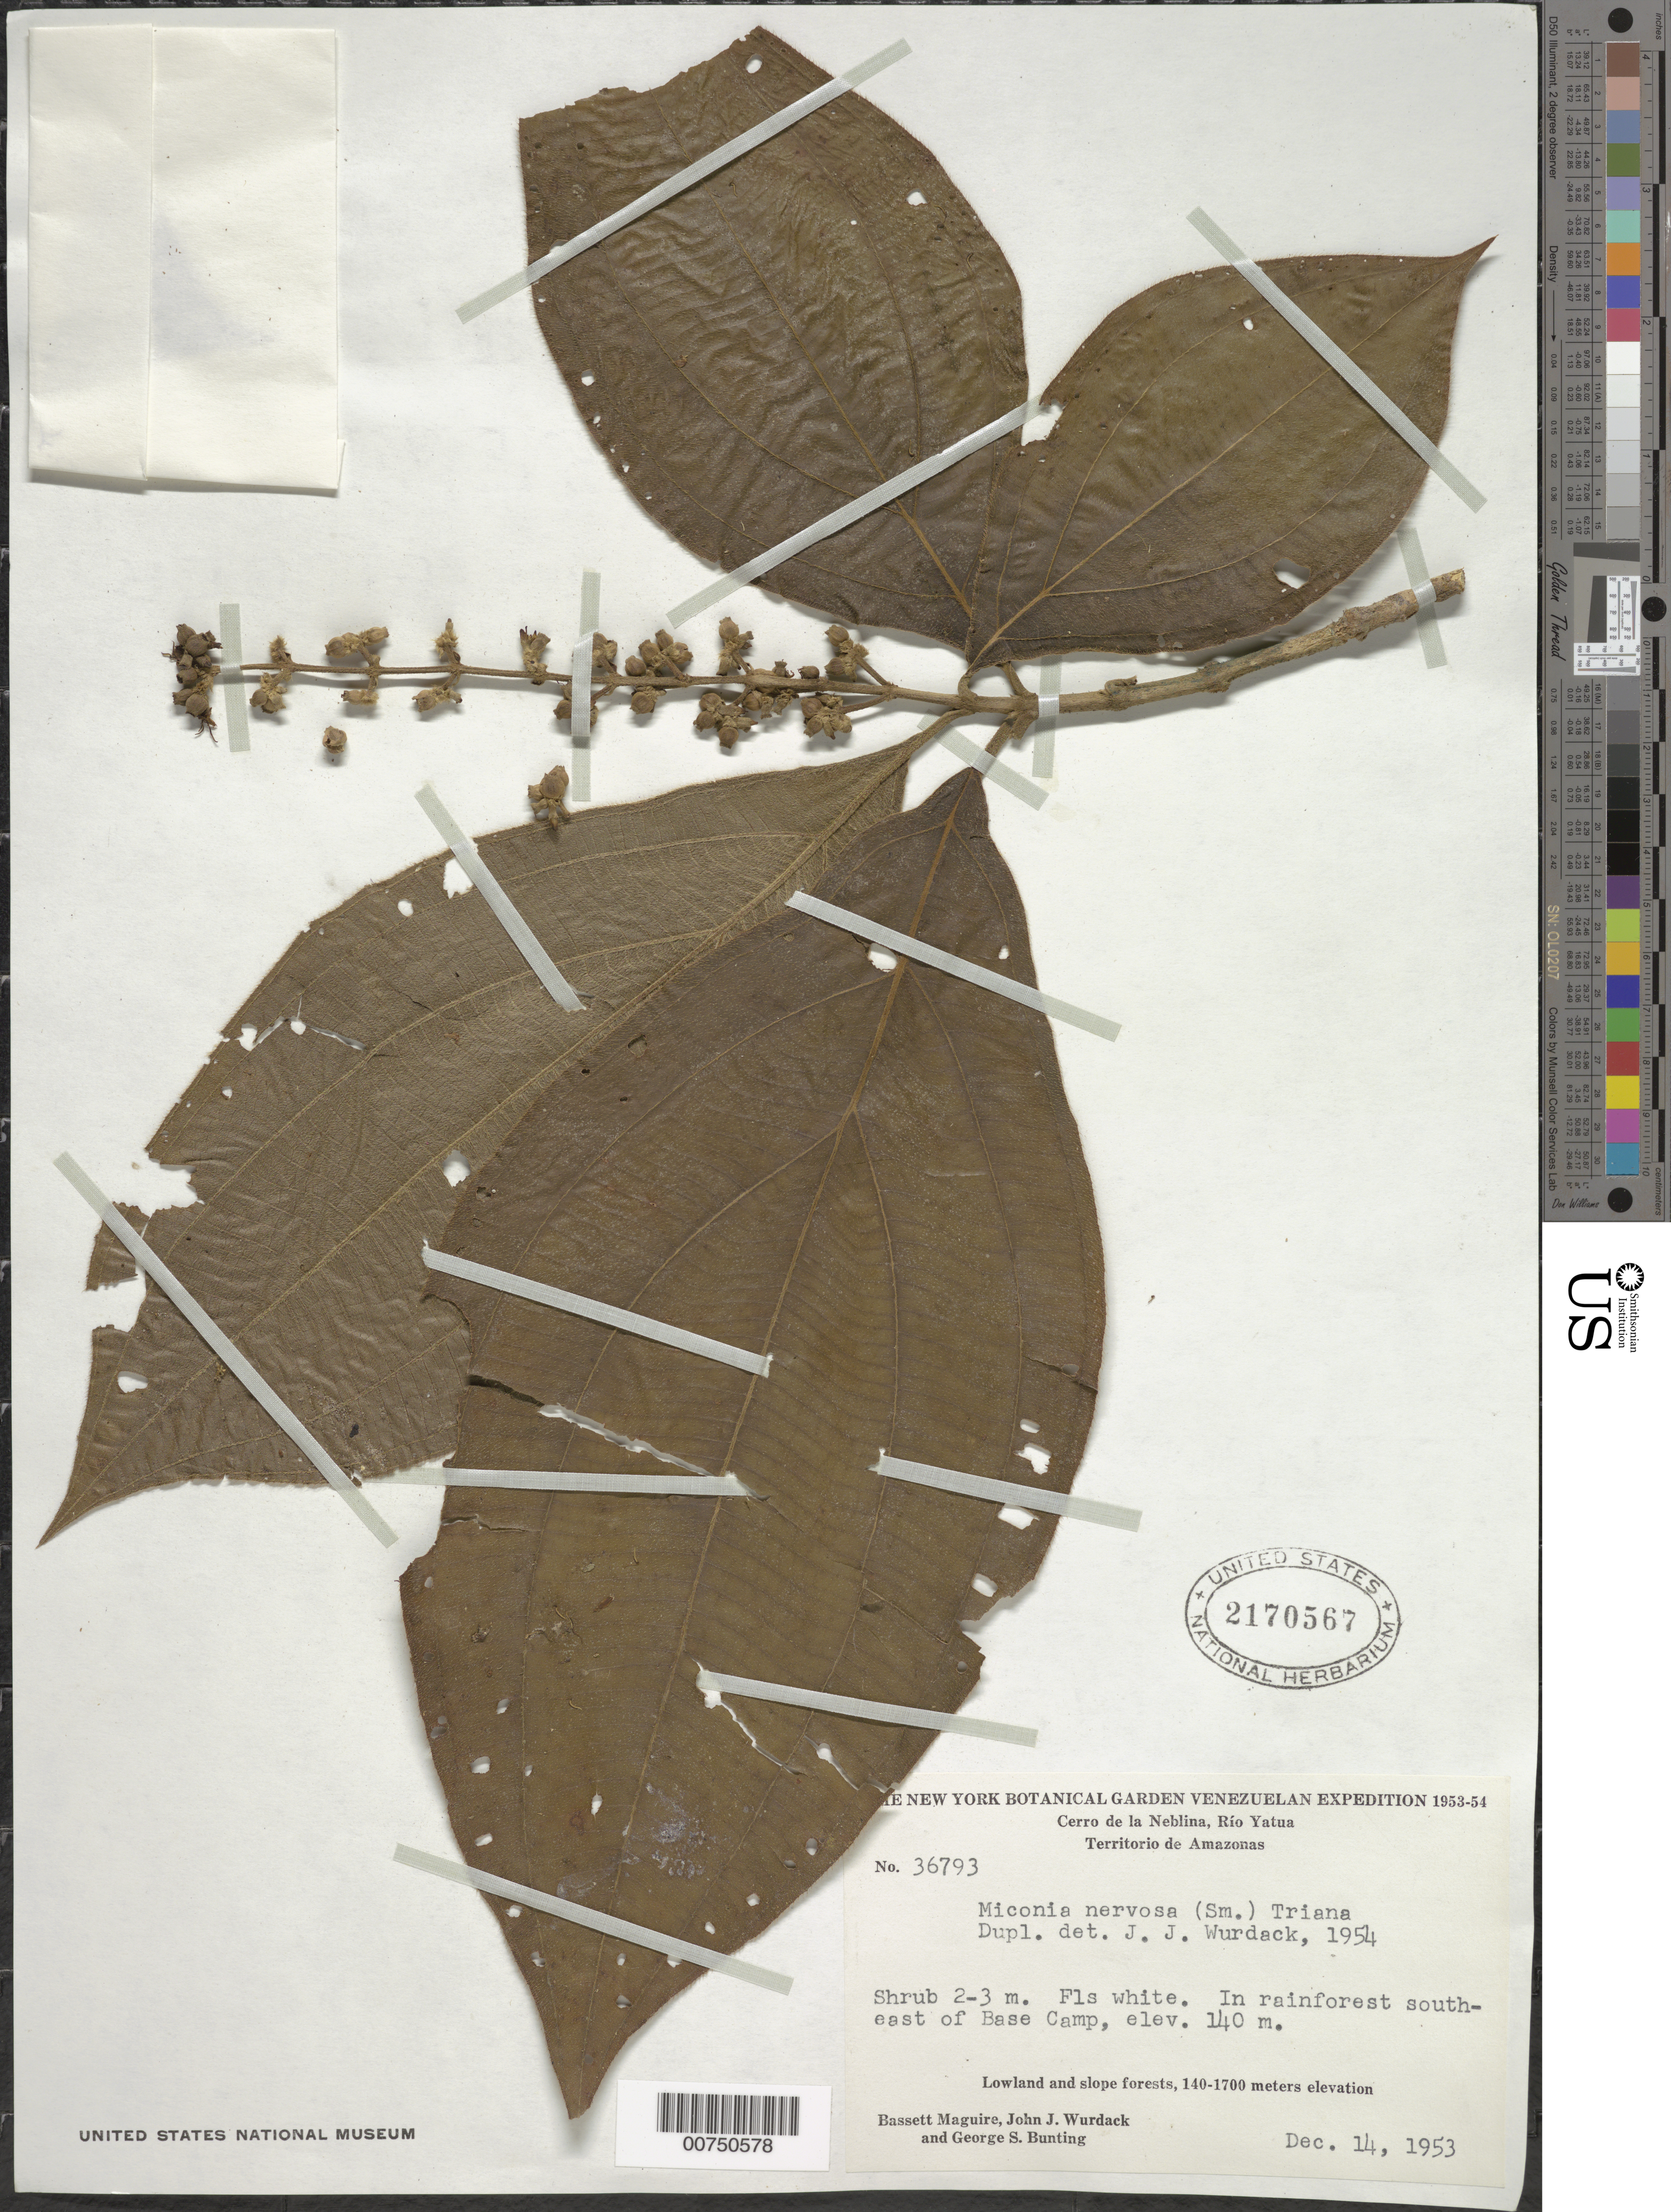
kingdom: Plantae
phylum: Tracheophyta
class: Magnoliopsida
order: Myrtales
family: Melastomataceae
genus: Miconia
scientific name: Miconia nervosa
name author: (Sm.) Triana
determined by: Wurdack, John J., (US), US (UNITED STATES)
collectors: B. Maguire, J. J. Wurdack & G. S. Bunting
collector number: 36793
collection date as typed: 14-Dec-53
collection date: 1953-12-14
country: Venezuela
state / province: Amazonas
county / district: Río Negro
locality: Cerro de la Neblina, Río Yatua, SE of Base Camp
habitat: Rainforest; lowland and slope forests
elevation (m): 140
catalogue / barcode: US 2170567